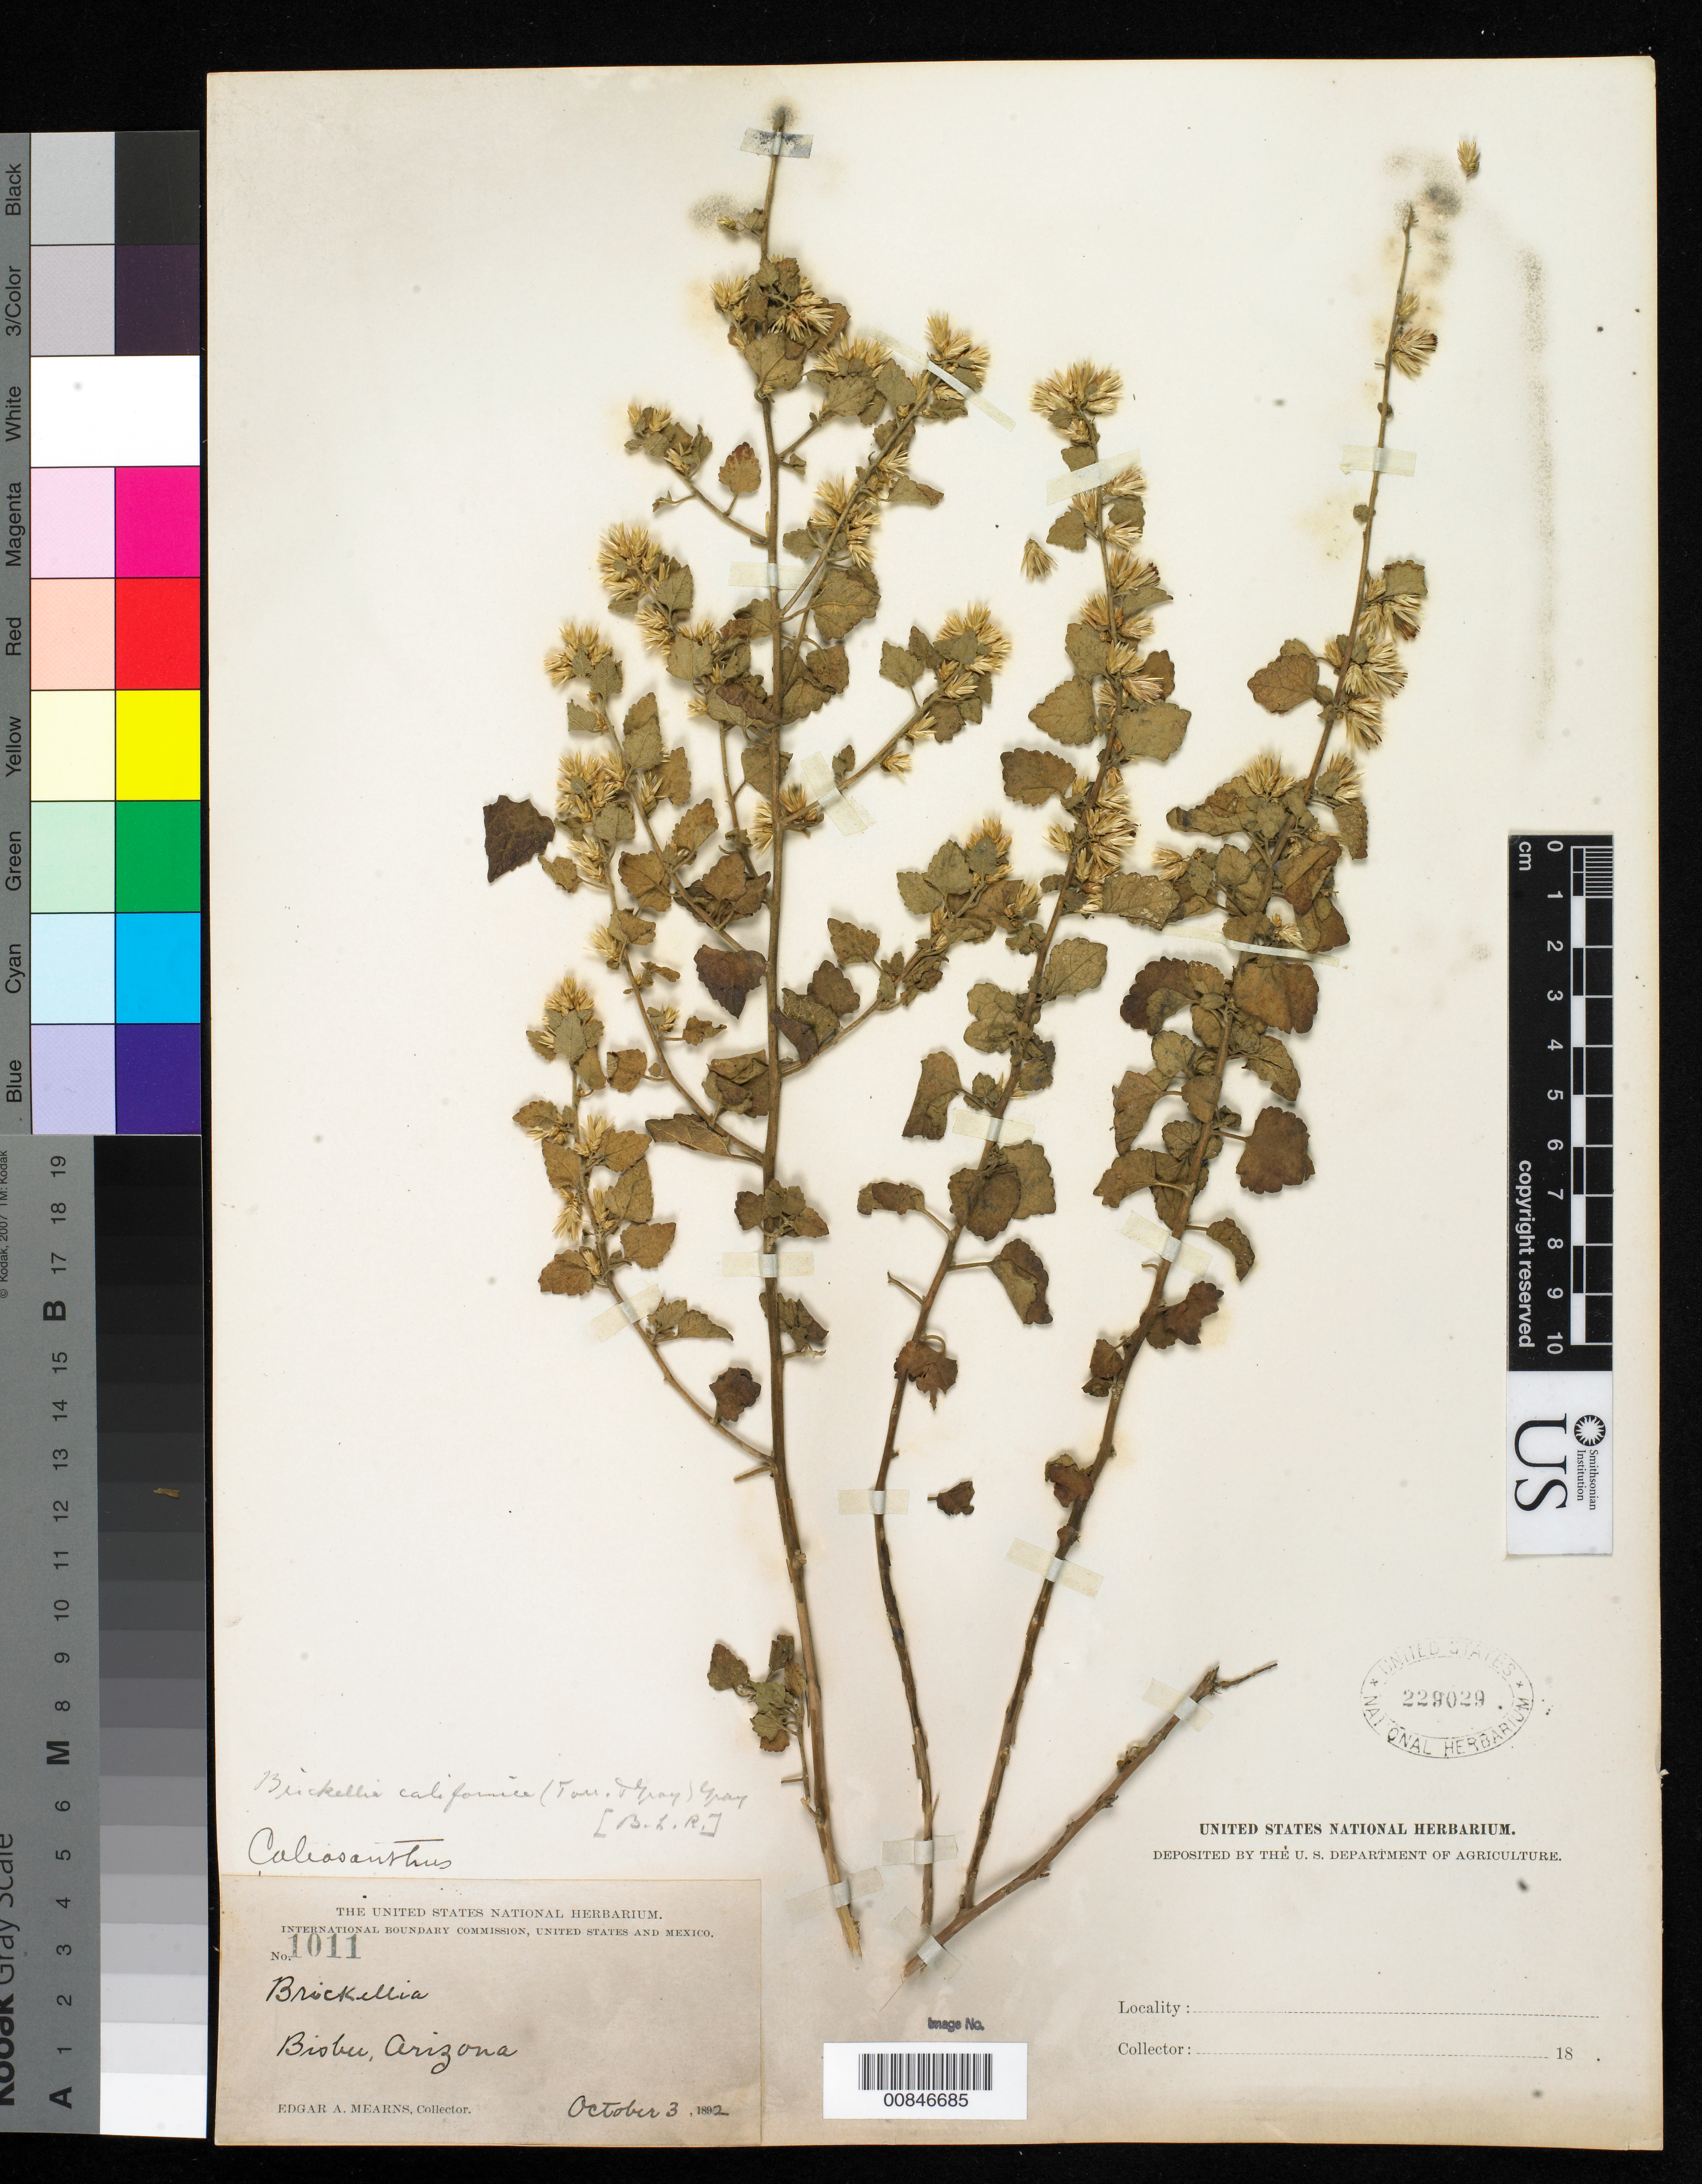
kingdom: Plantae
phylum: Tracheophyta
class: Magnoliopsida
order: Asterales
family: Asteraceae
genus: Brickellia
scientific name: Brickellia californica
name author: (Torr. & A. Gray) A. Gray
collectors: E. A. Mearns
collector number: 1011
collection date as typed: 03 Oct 1892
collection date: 1892-10-03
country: United States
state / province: Arizona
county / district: Cochise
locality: Bisbee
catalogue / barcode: US 229029